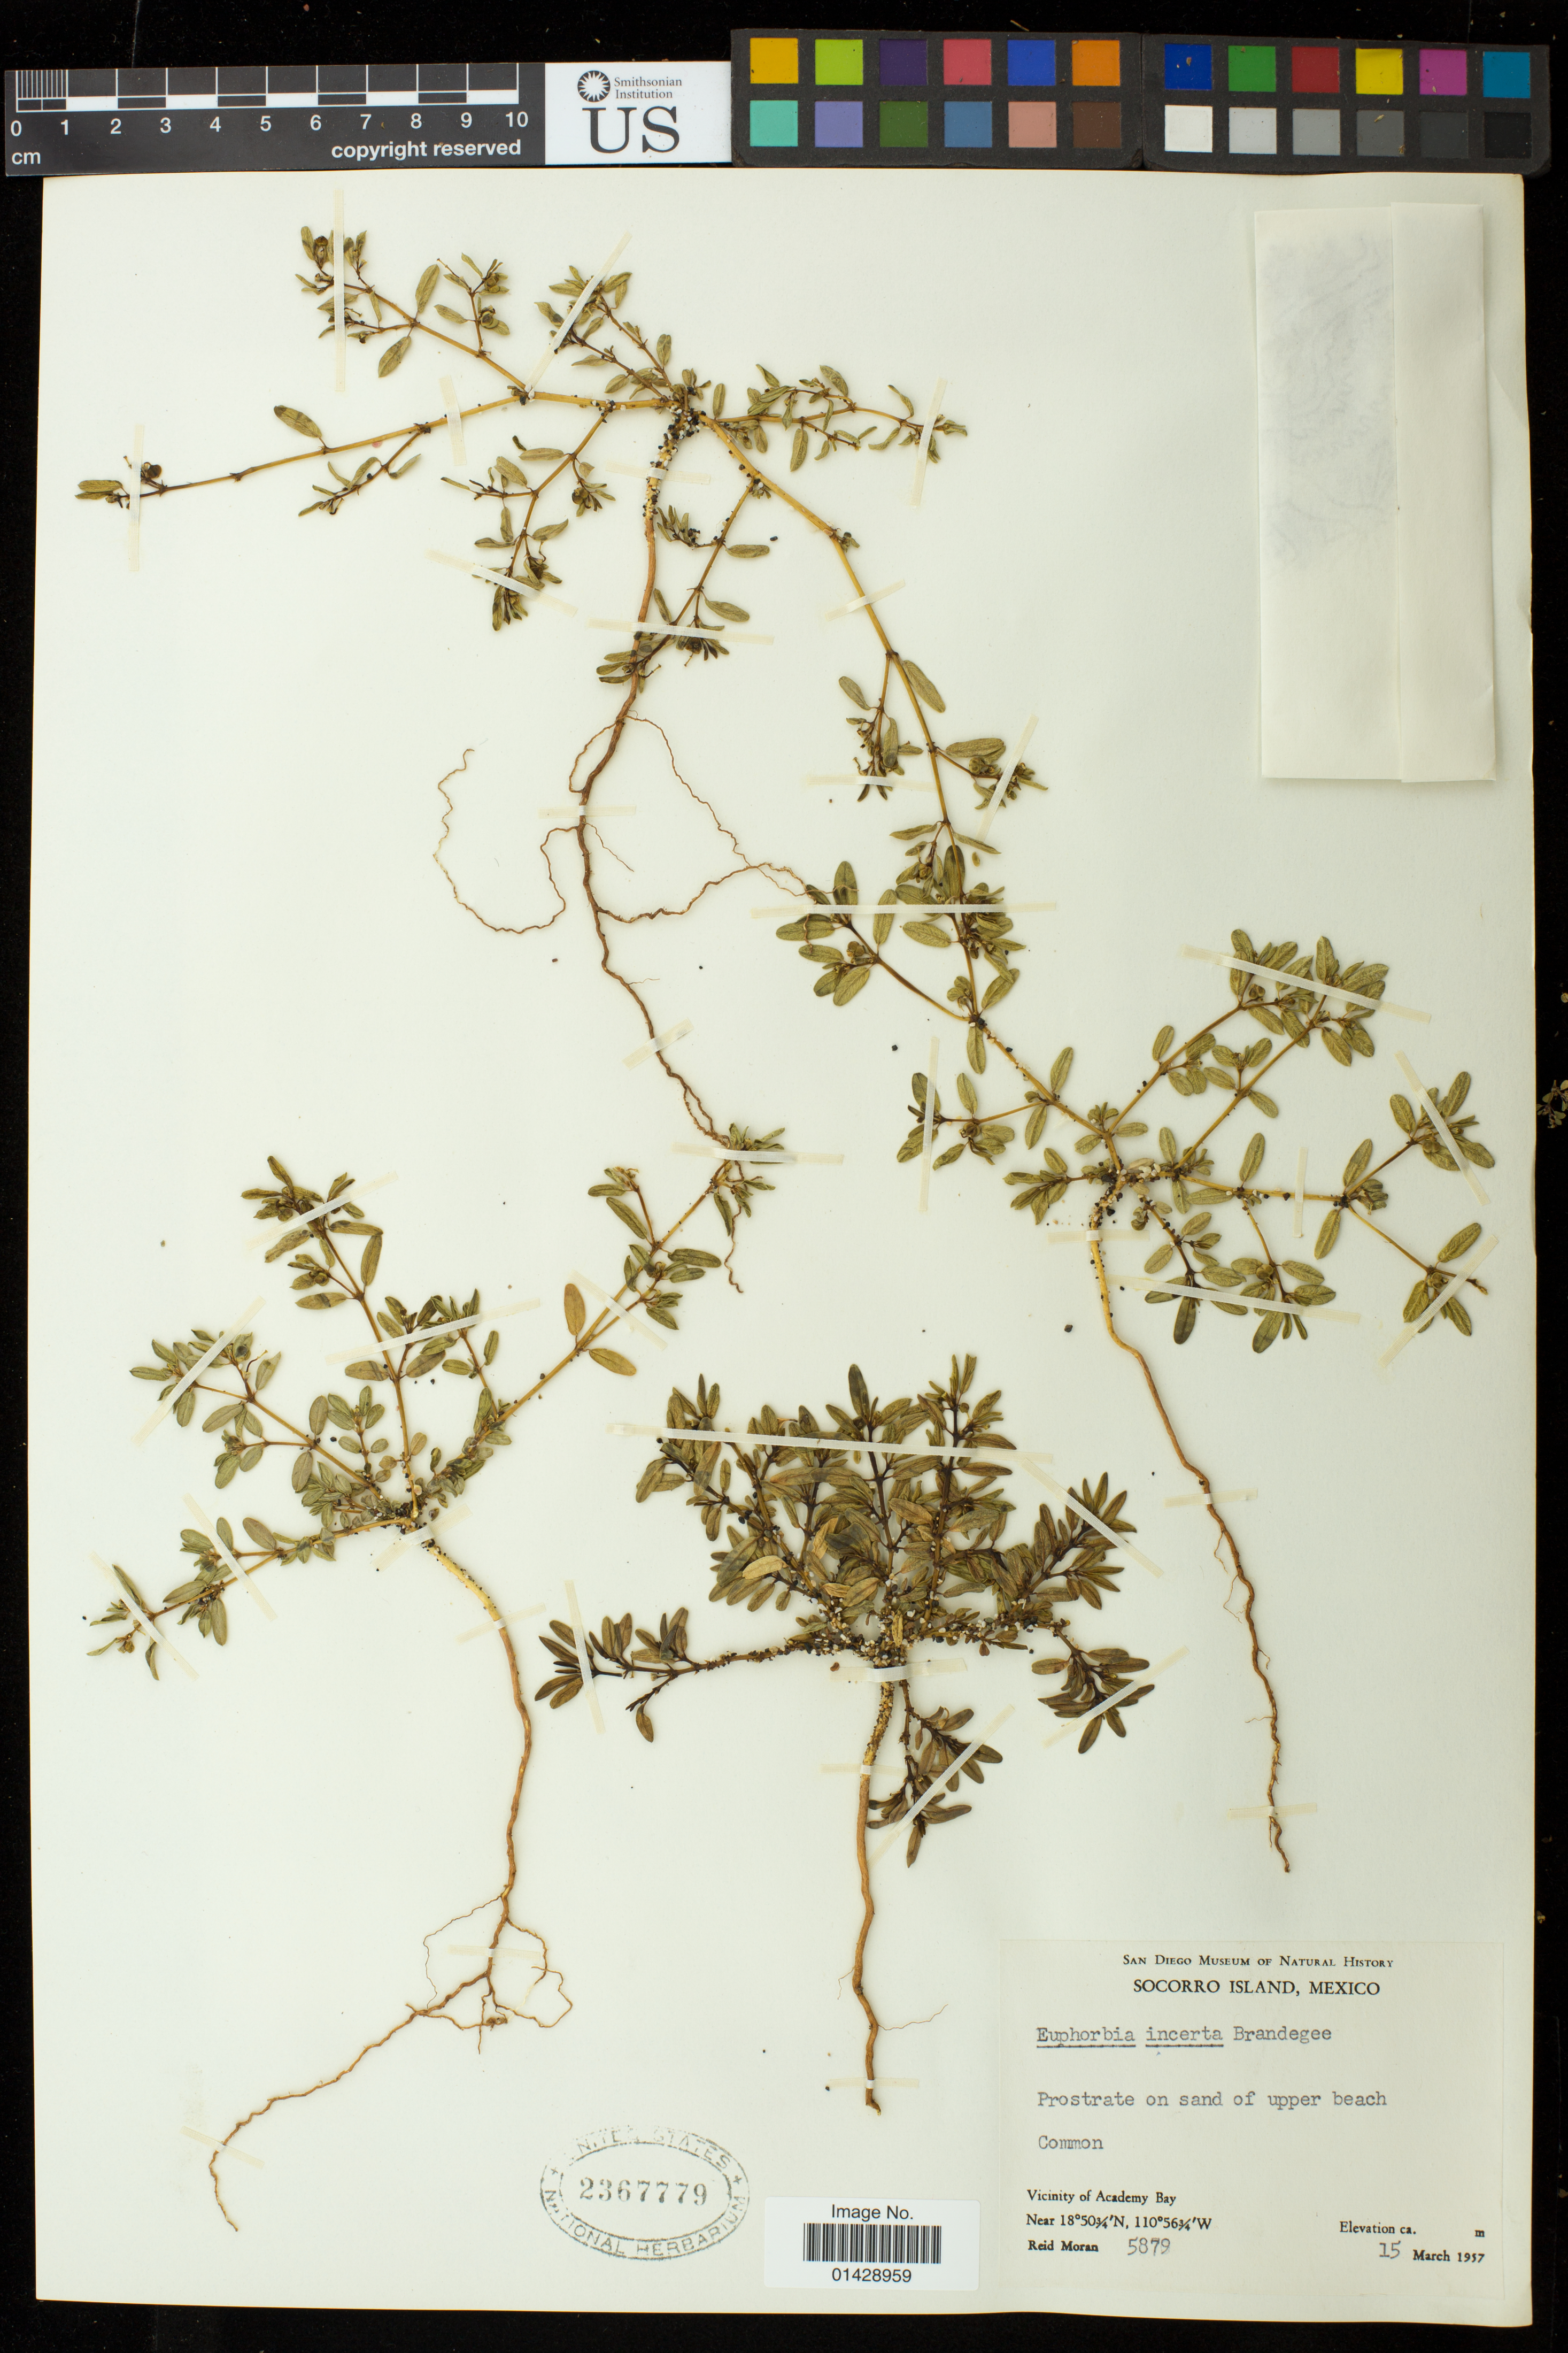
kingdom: Plantae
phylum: Tracheophyta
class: Magnoliopsida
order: Malpighiales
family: Euphorbiaceae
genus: Euphorbia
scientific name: Euphorbia incerta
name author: Brandegee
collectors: R. V. Moran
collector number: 5879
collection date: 1957-03-15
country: Mexico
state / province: Colima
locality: Socorro Island, Vicinity of Academy Bay, upper beach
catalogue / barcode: US 2367779